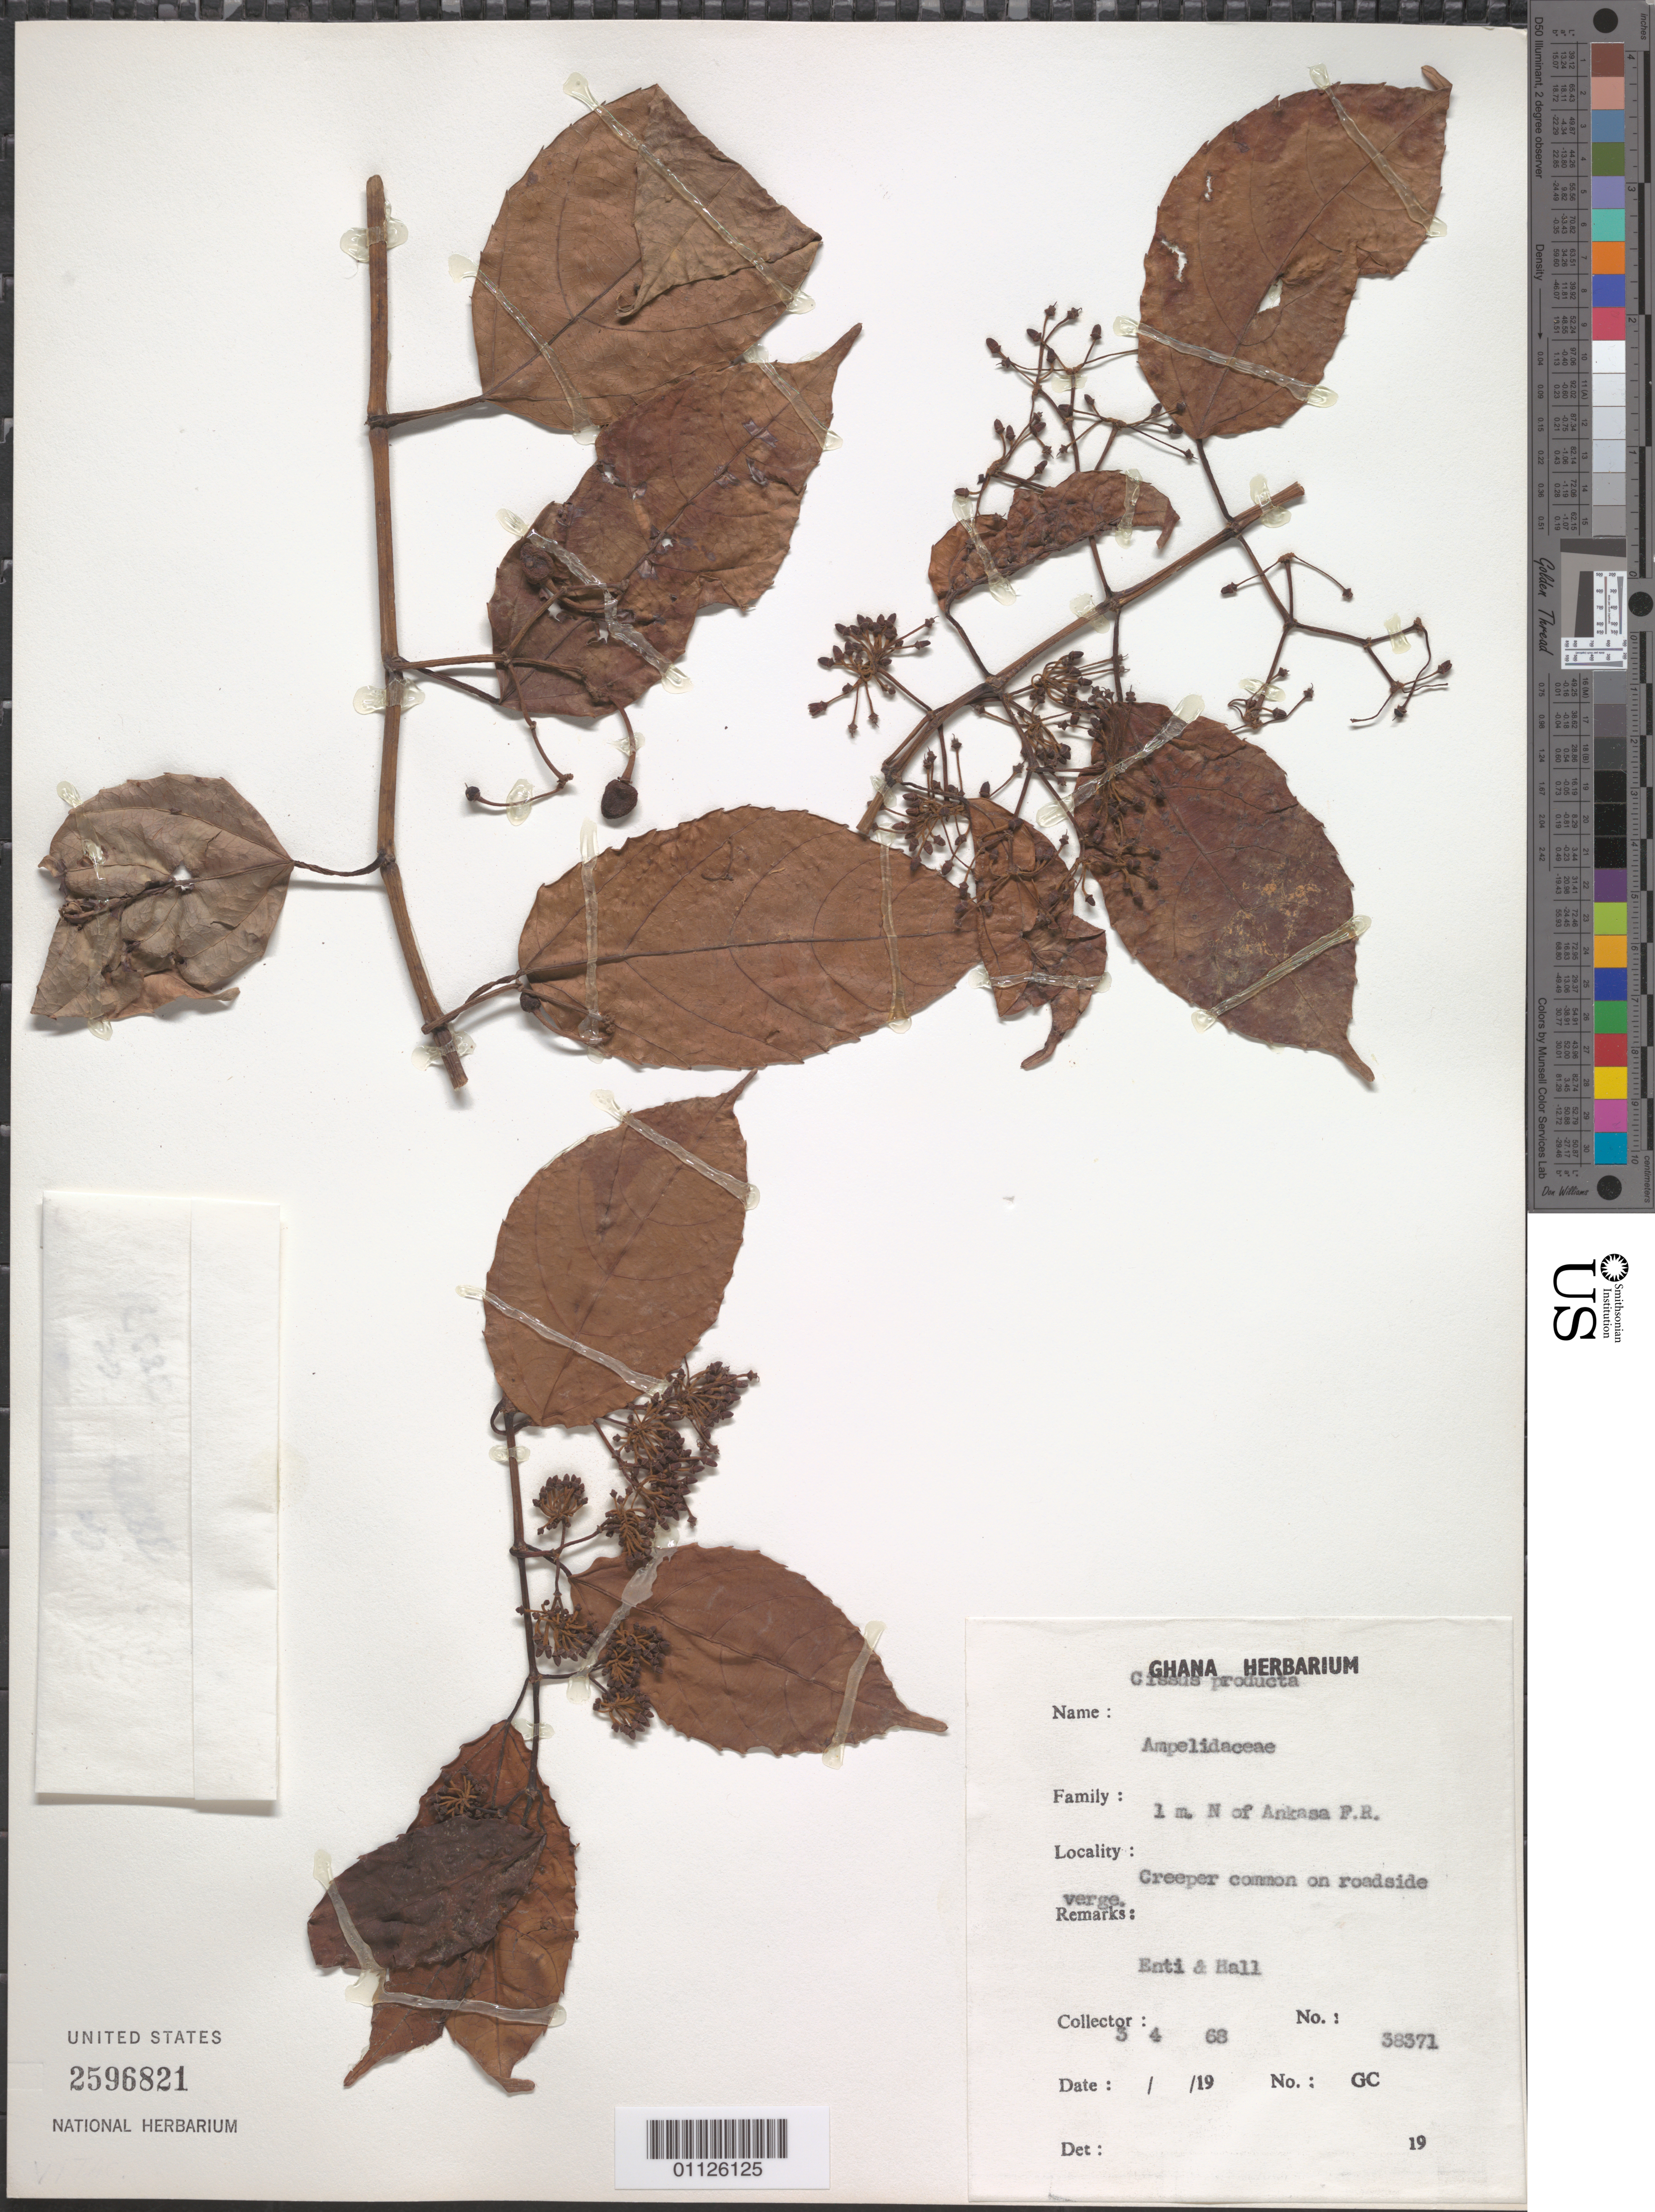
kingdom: Plantae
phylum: Tracheophyta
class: Magnoliopsida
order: Vitales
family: Vitaceae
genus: Cissus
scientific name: Cissus producta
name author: Afzel.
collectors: -. Enti & Hall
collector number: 38371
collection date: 1968-04-03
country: Ghana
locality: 1 mi N of Ankasa F.R.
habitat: Creeper common on roadside verge.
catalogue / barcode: US 2596821